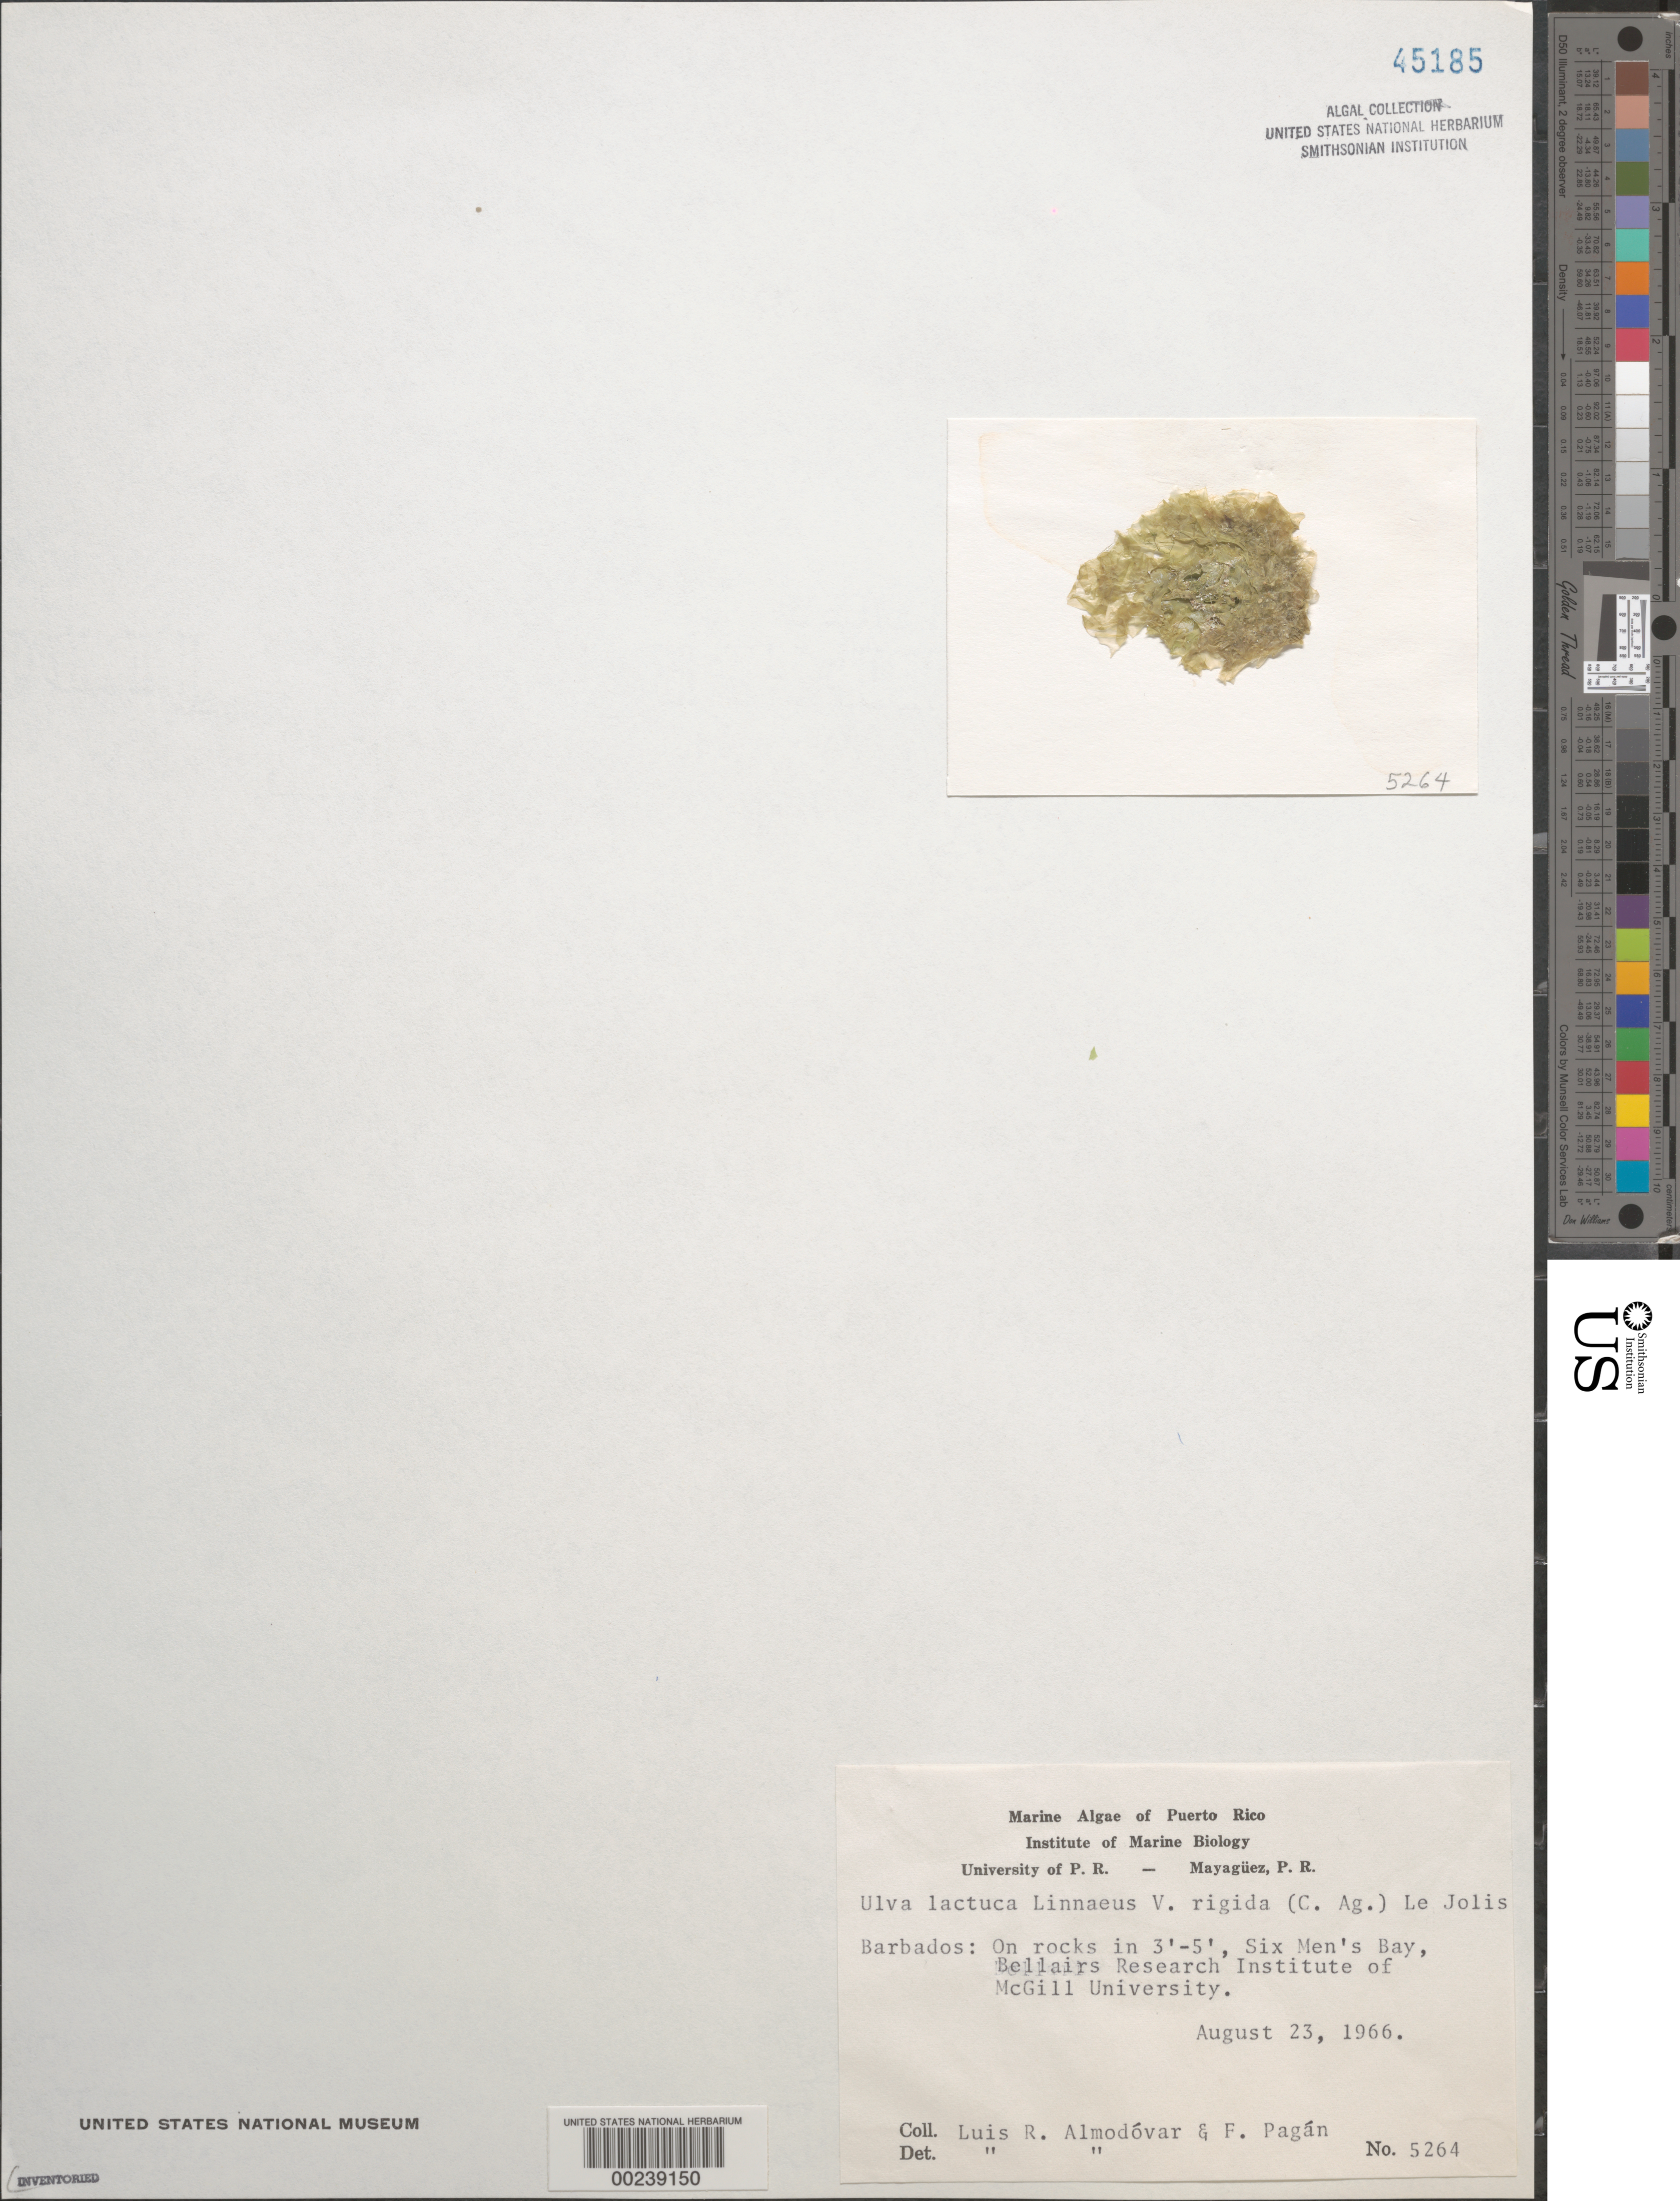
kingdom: Plantae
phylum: Chlorophyta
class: Ulvophyceae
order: Ulvales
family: Ulvaceae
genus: Ulva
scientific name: Ulva lactuca var. rigida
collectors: L. Almodovar & F. Pagan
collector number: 5264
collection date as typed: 23 Aug 1966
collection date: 1966-08-23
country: Barbados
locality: Six Men's Bay, Bellairs Research Institute of McGill University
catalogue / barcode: US 45185